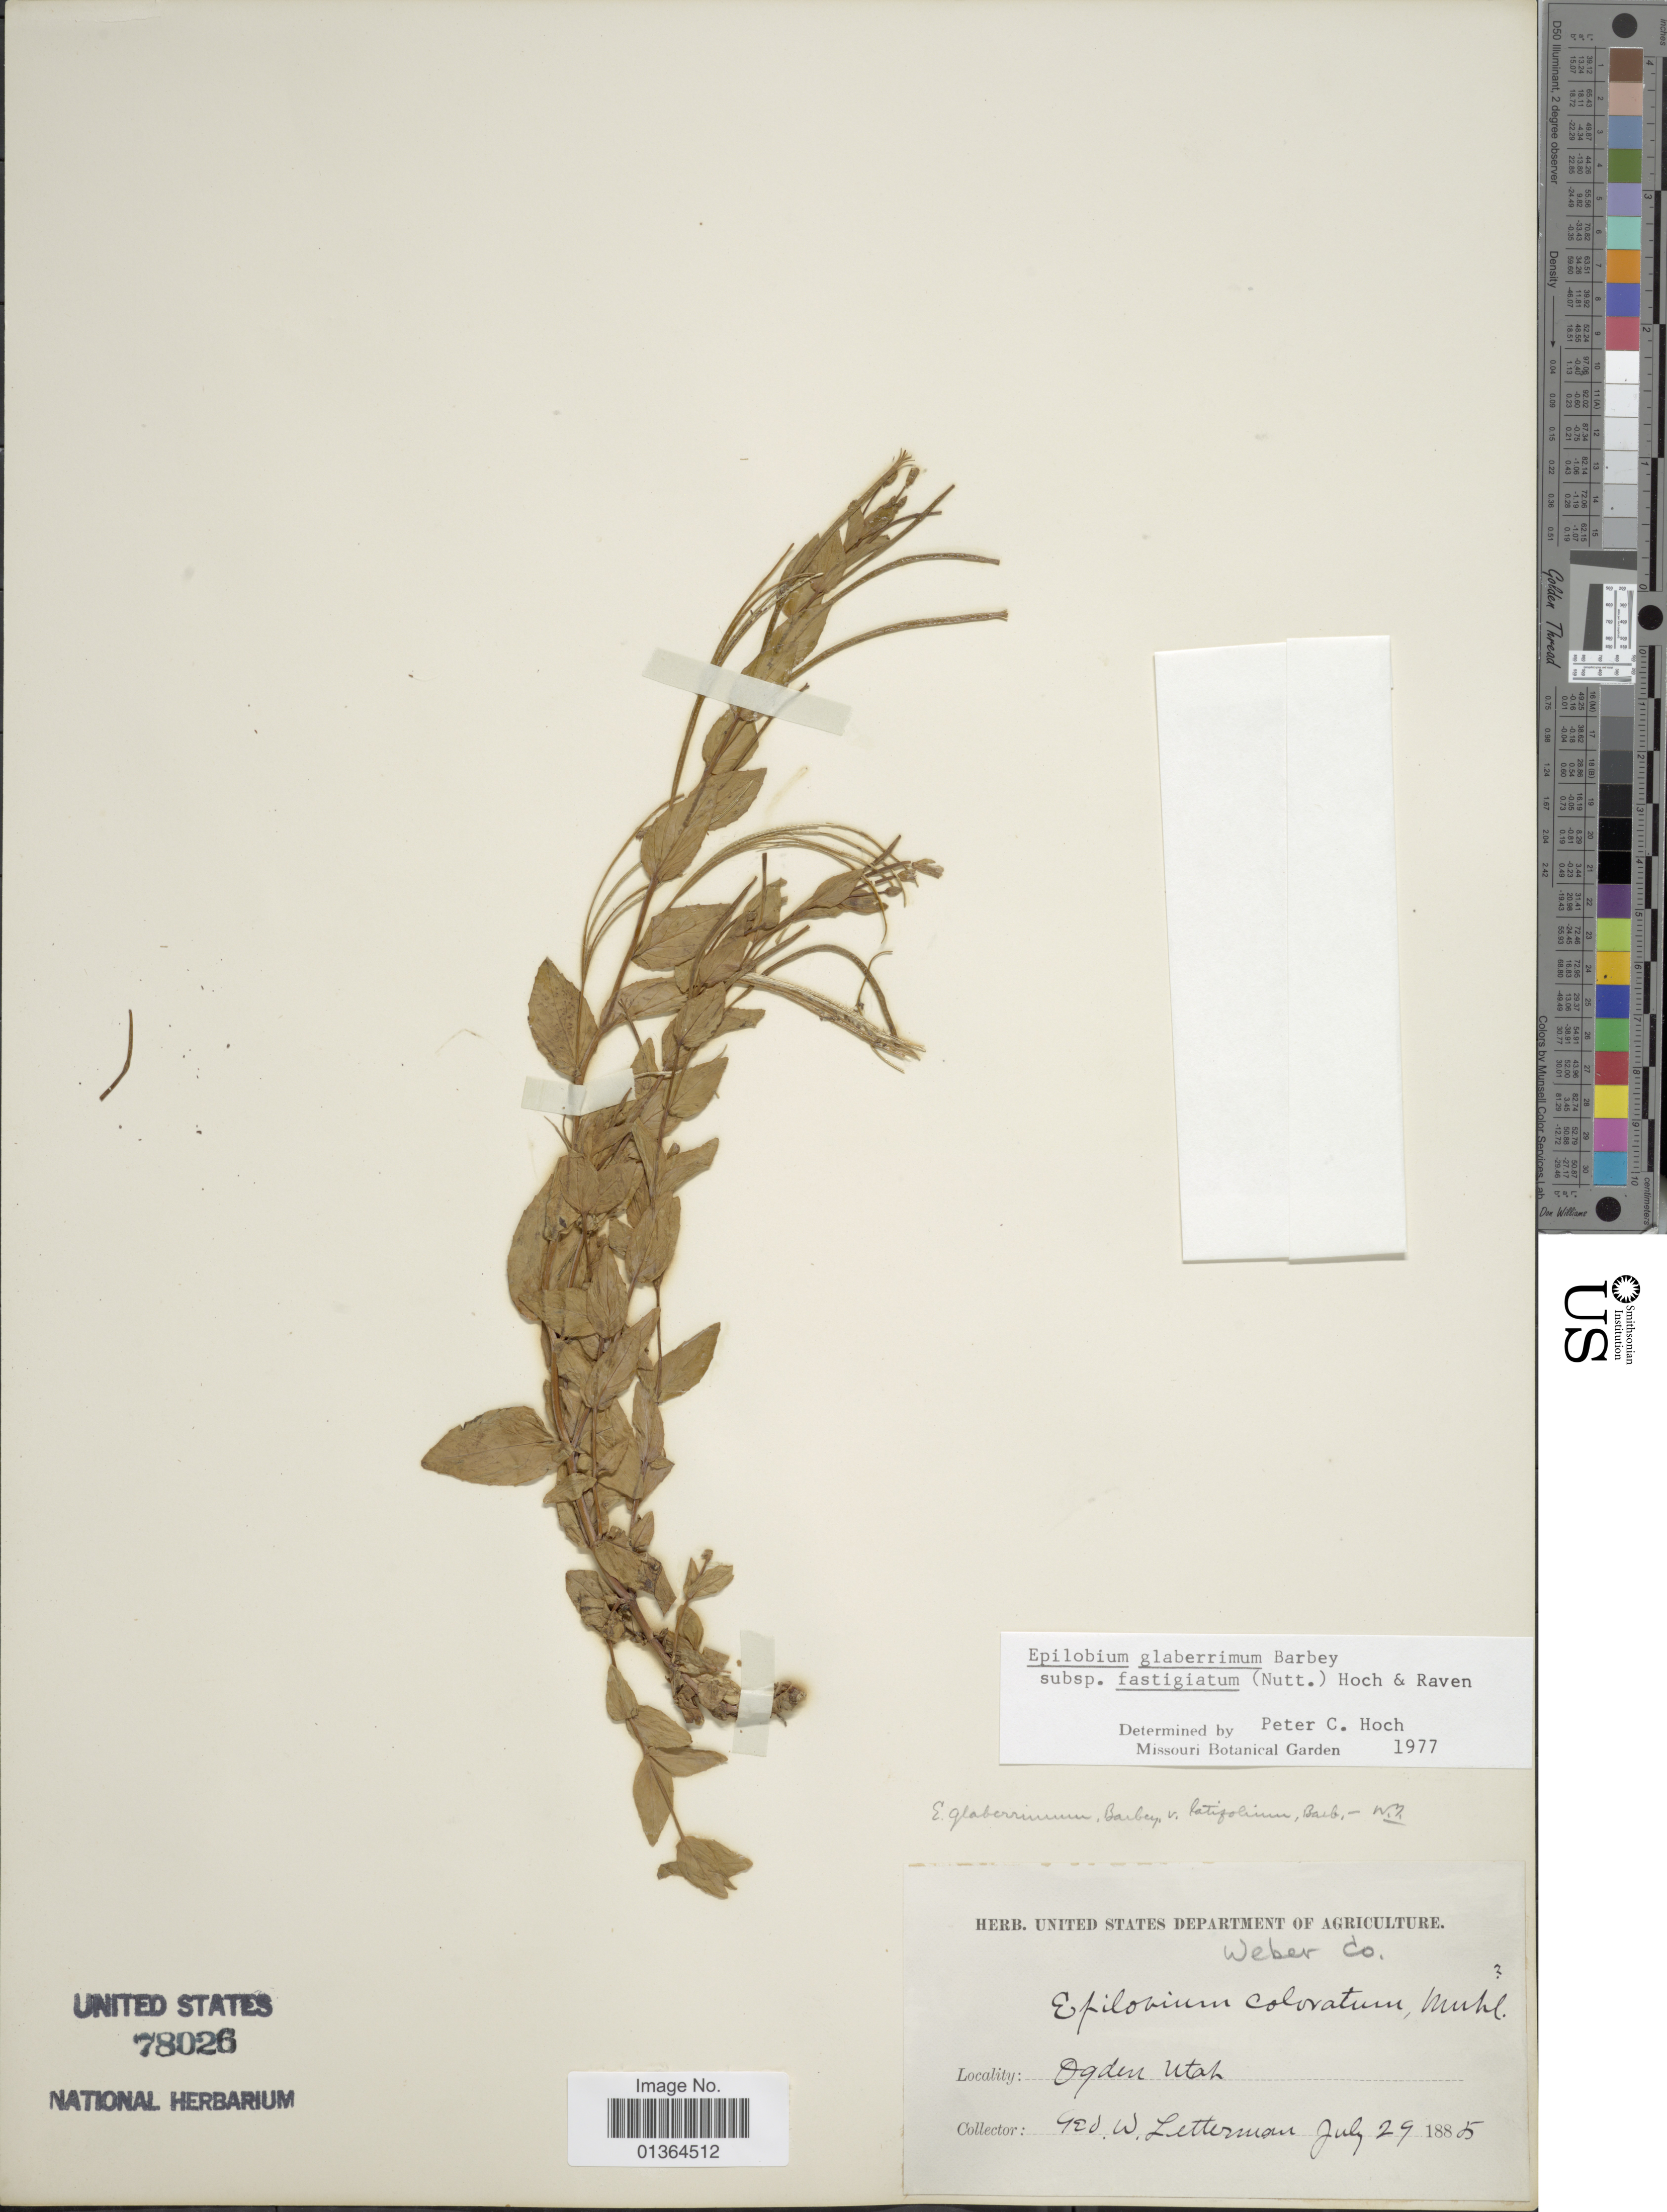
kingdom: Plantae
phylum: Tracheophyta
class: Magnoliopsida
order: Myrtales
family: Onagraceae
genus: Epilobium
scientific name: Epilobium glaberrimum subsp. fastigiatum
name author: (Nutt.) Hoch & P.H. Raven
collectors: G. W. Letterman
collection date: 1885-07-29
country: United States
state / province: Utah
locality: Weber Co, Ogden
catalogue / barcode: US 78026